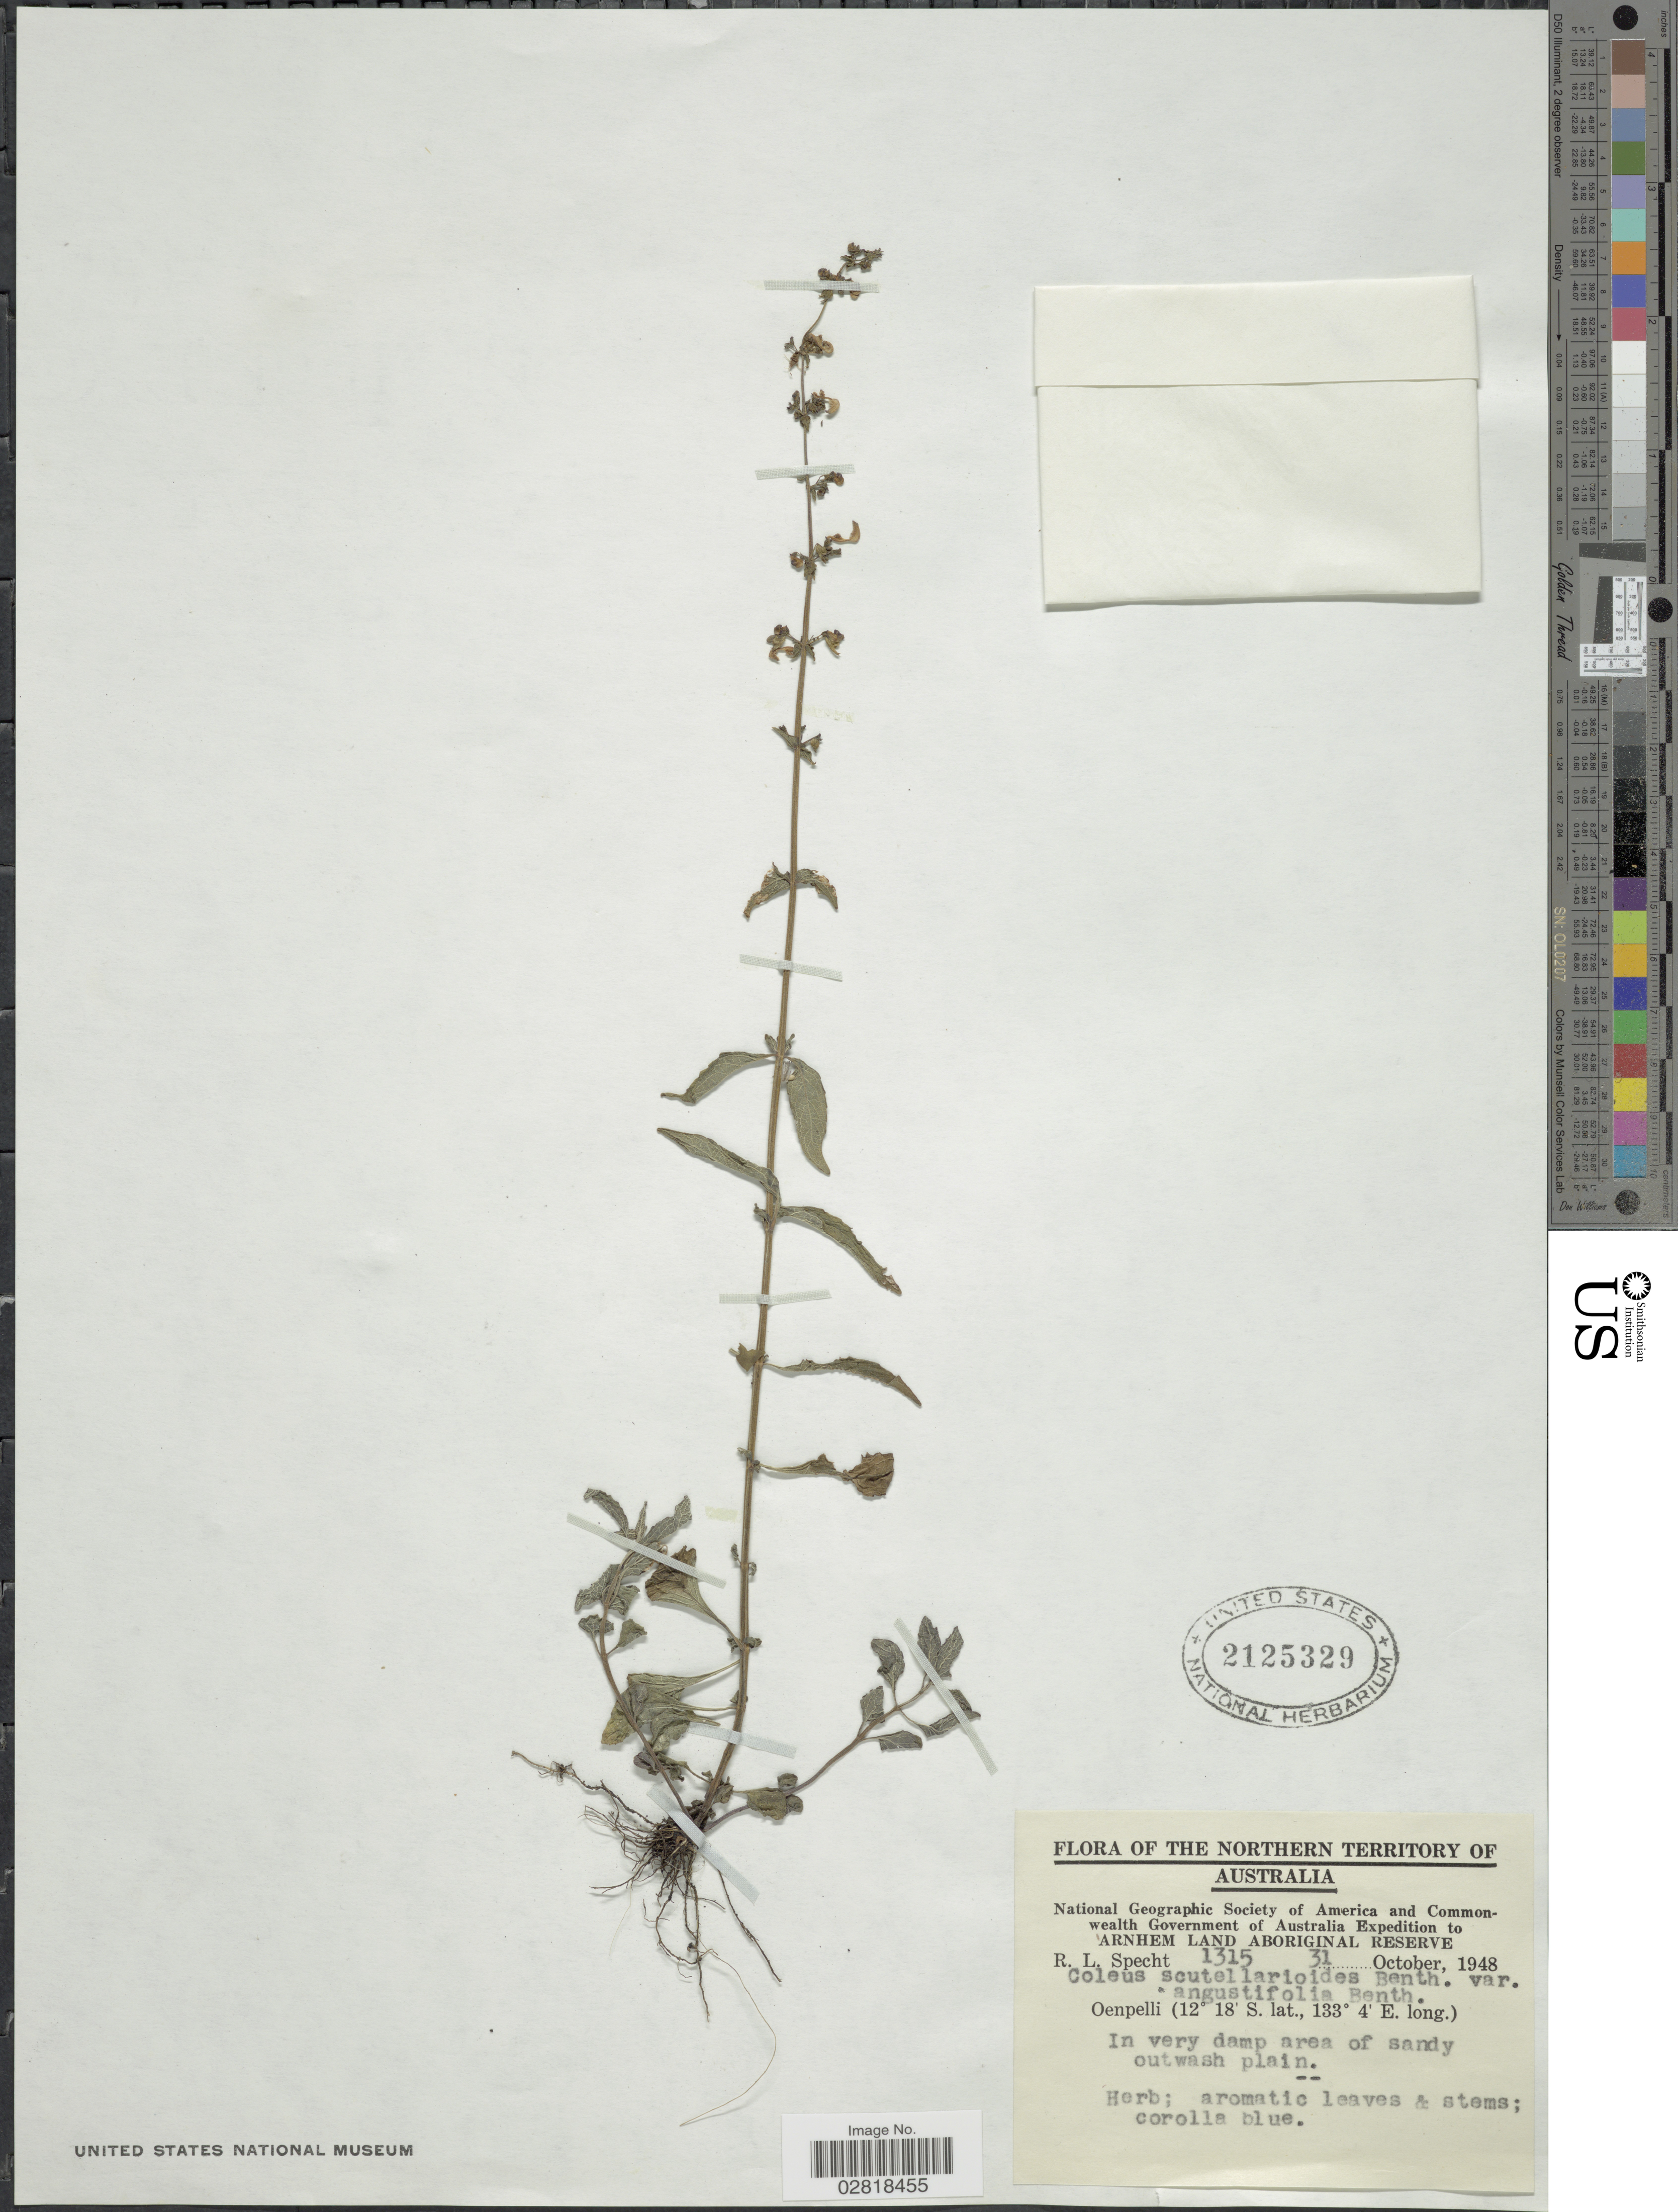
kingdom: Plantae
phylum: Tracheophyta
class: Magnoliopsida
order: Lamiales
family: Lamiaceae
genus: Plectranthus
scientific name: Plectranthus scutellarioides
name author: (L.) R. Br.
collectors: R. L. Specht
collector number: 1315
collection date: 1948-10-31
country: Australia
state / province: Northern Territory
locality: Arnhem Land Aboriginal Reserve. Oenpelli.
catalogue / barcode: US 2125329